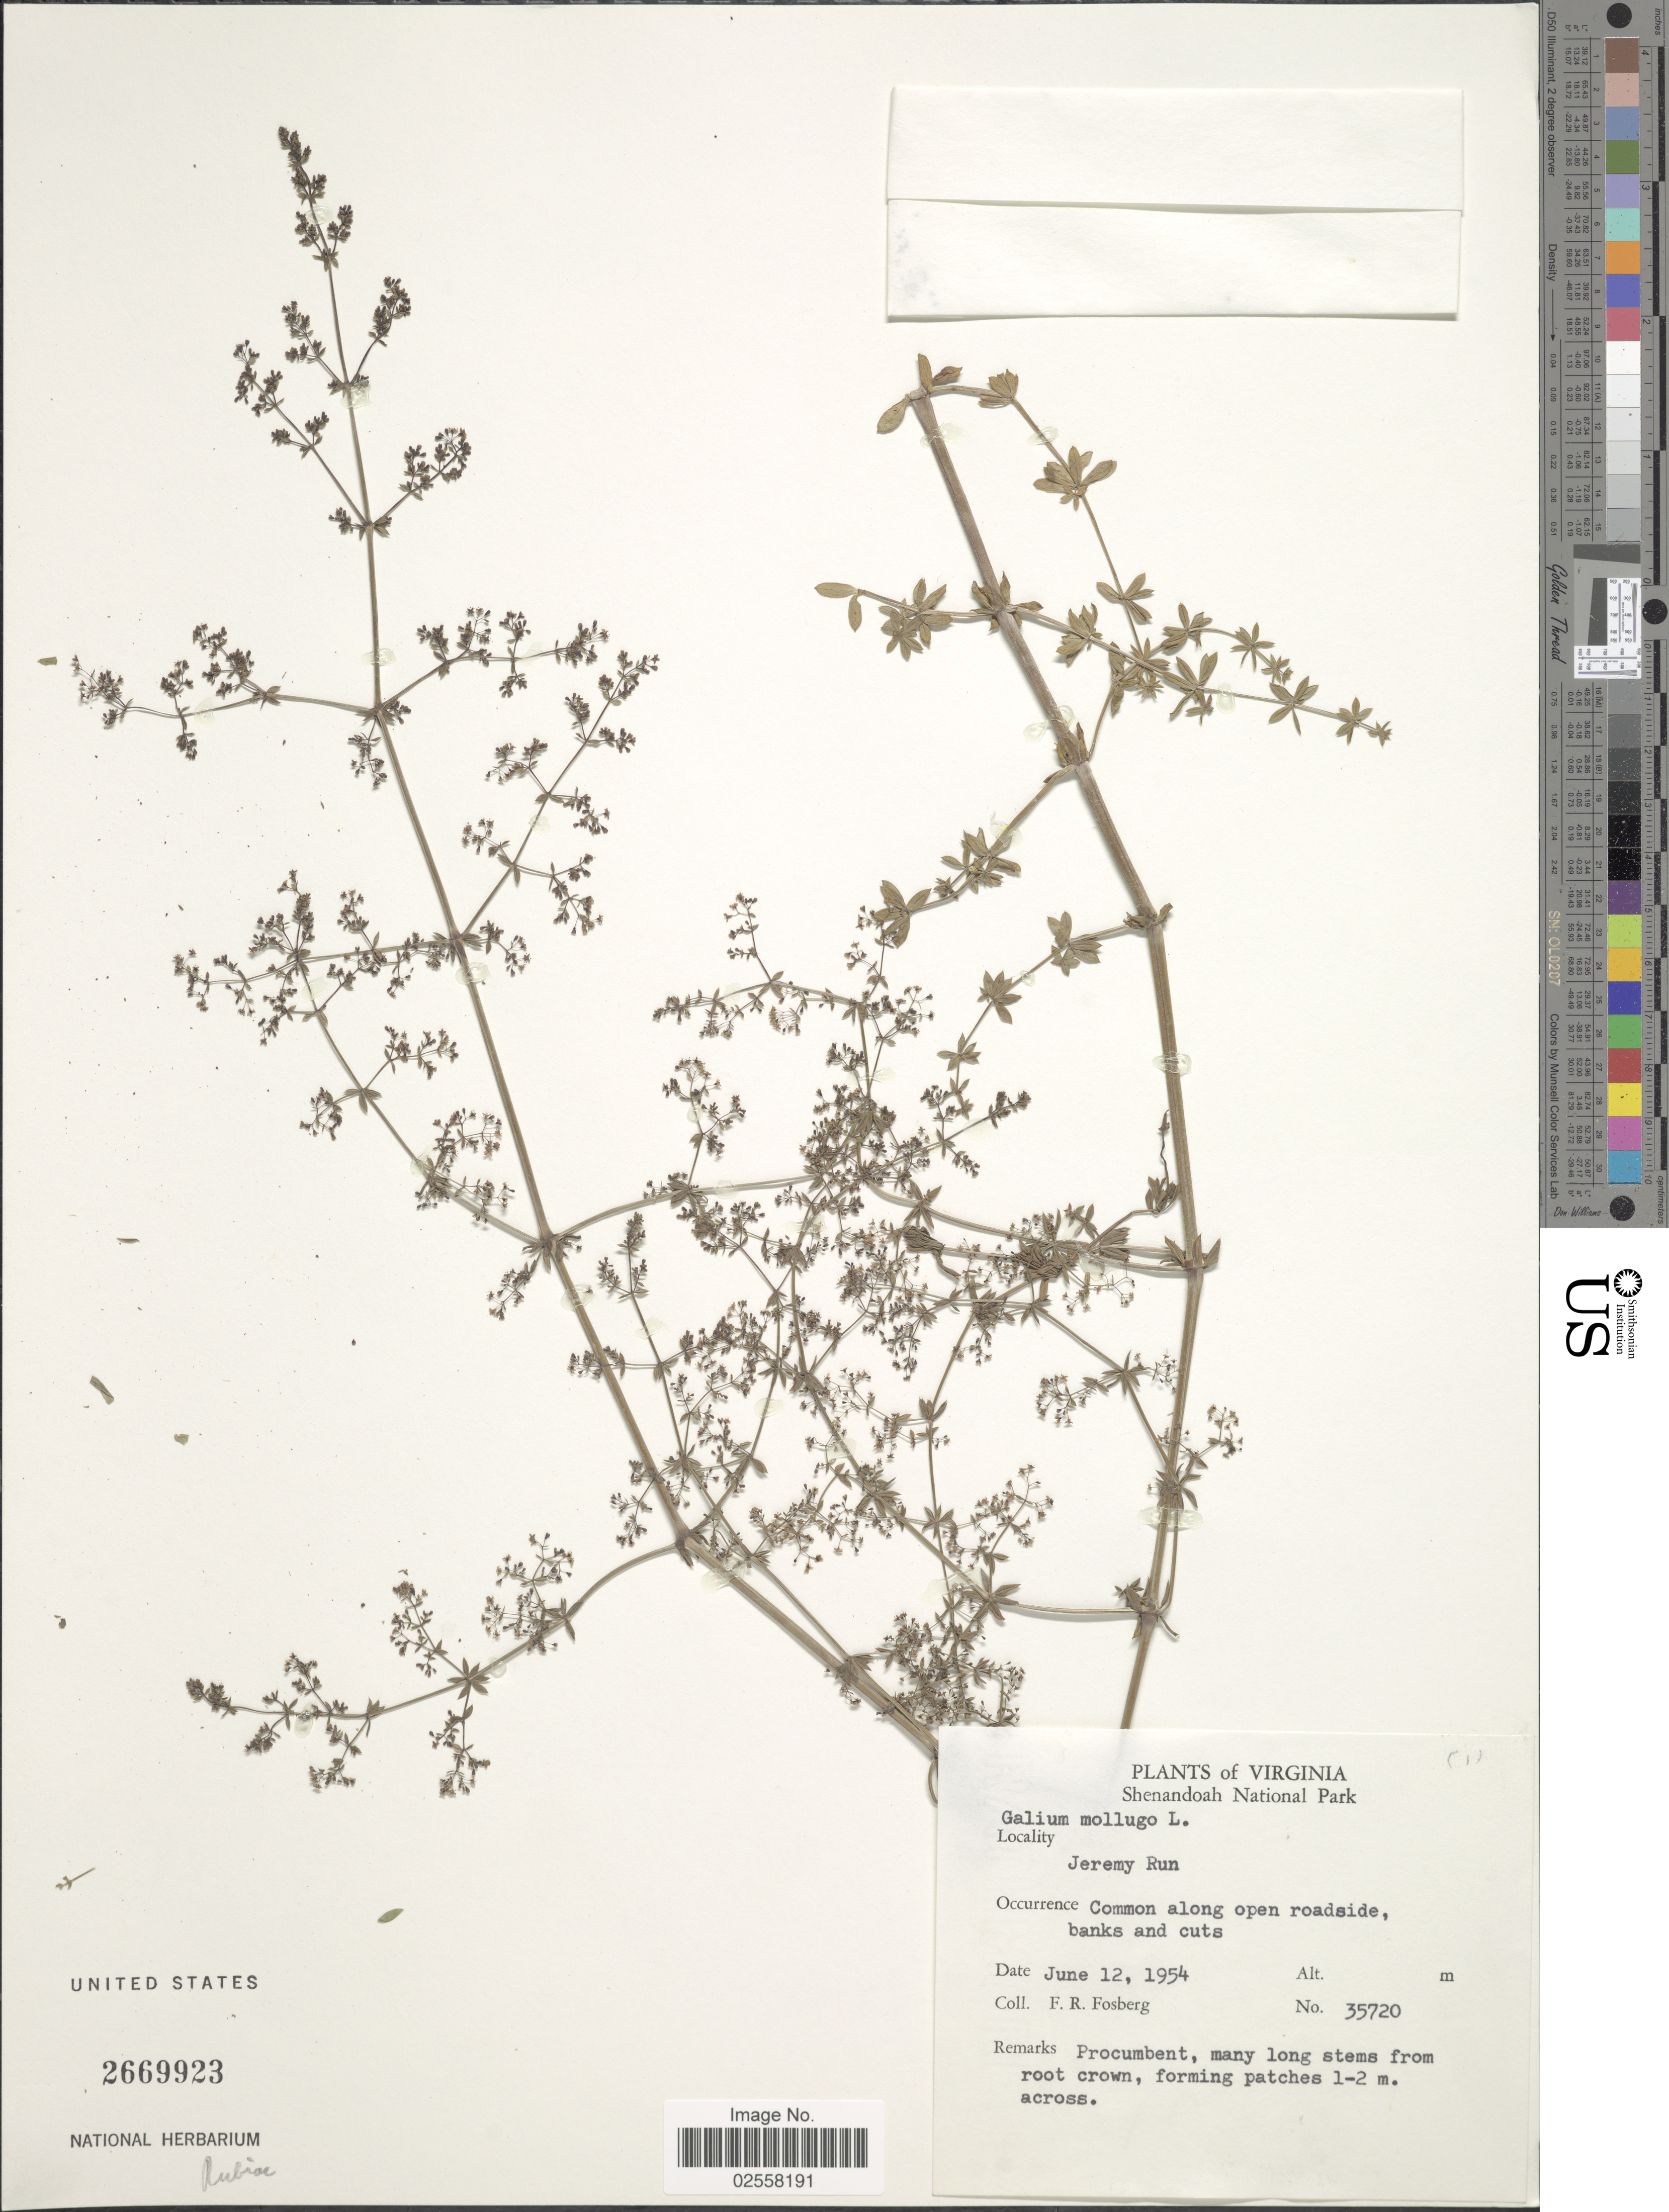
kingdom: Plantae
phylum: Tracheophyta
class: Magnoliopsida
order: Gentianales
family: Rubiaceae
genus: Galium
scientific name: Galium mollugo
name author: L.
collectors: F. R. Fosberg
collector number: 35720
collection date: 1954-06-12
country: United States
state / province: Virginia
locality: Shenandoah National Park, Jeremy Run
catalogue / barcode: US 2669923